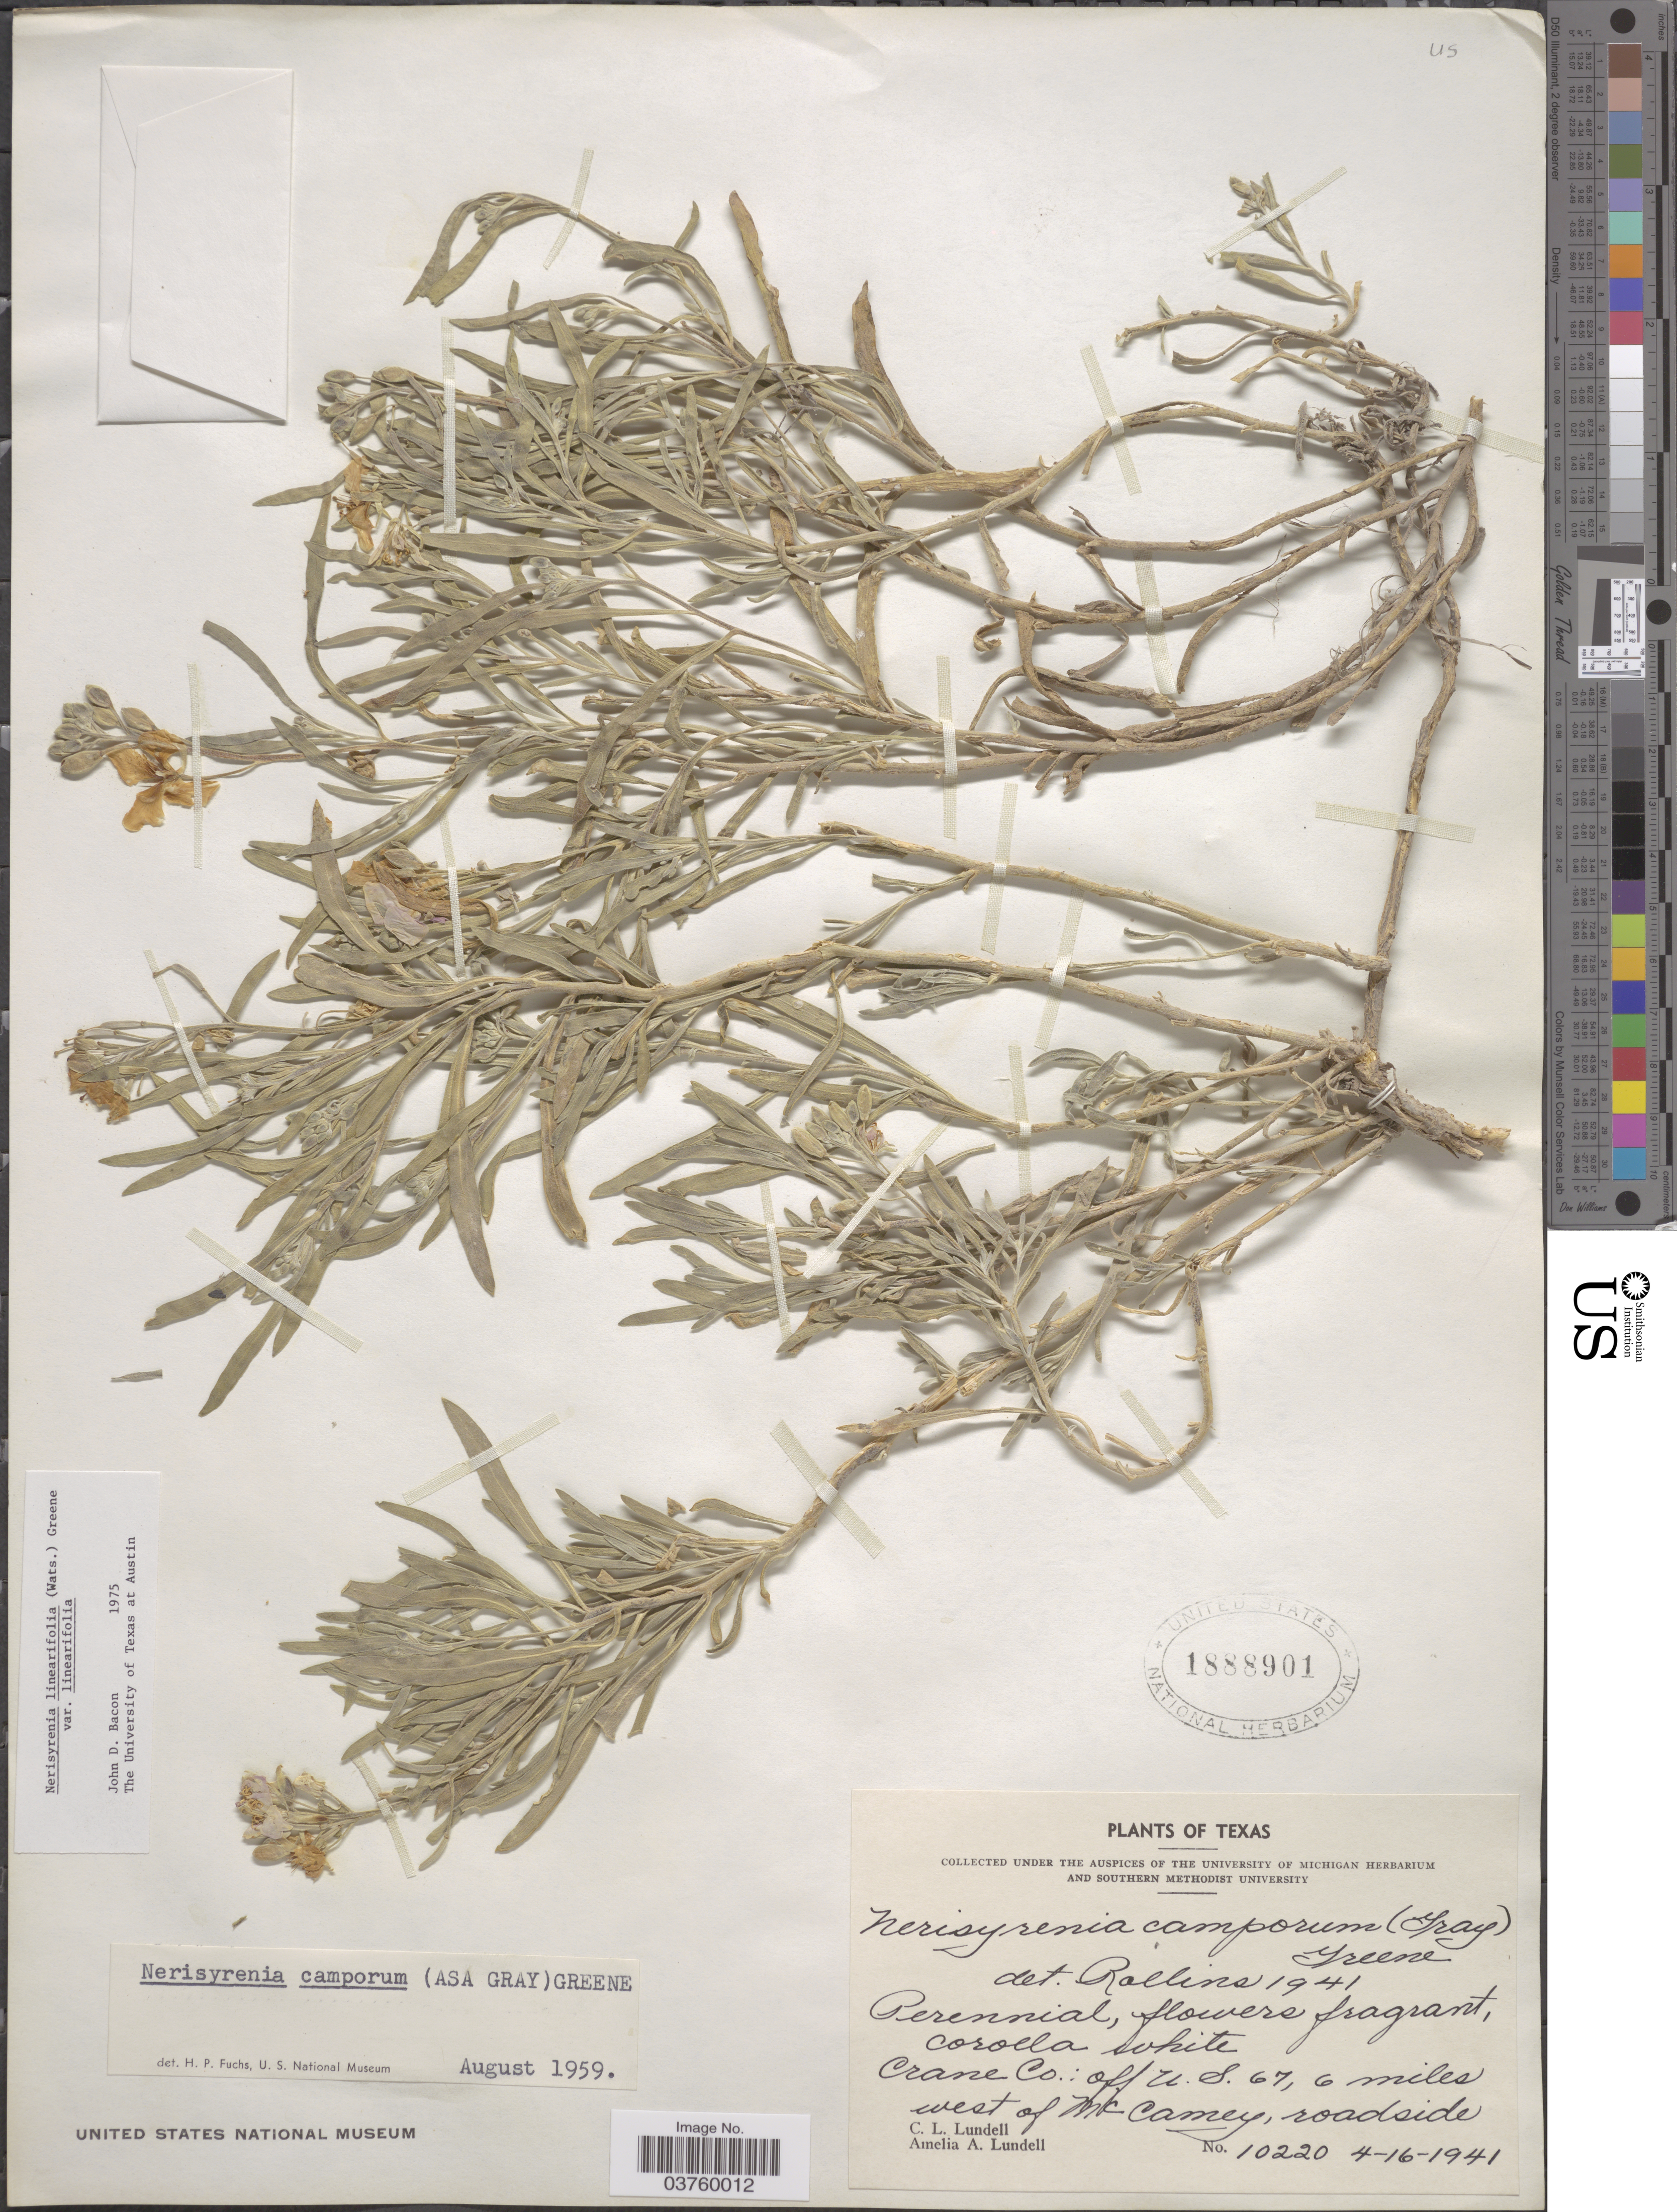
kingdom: Plantae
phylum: Tracheophyta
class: Magnoliopsida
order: Brassicales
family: Brassicaceae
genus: Nerisyrenia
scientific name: Nerisyrenia linearifolia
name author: (S. Watson) Greene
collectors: C. L. Lundell & A. A. Lundell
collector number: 10220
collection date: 1941-04-16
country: United States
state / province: Texas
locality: Crane Co.: off U. S. 67, 6 miles west of Mc Camey, roadside.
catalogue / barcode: US 1888901